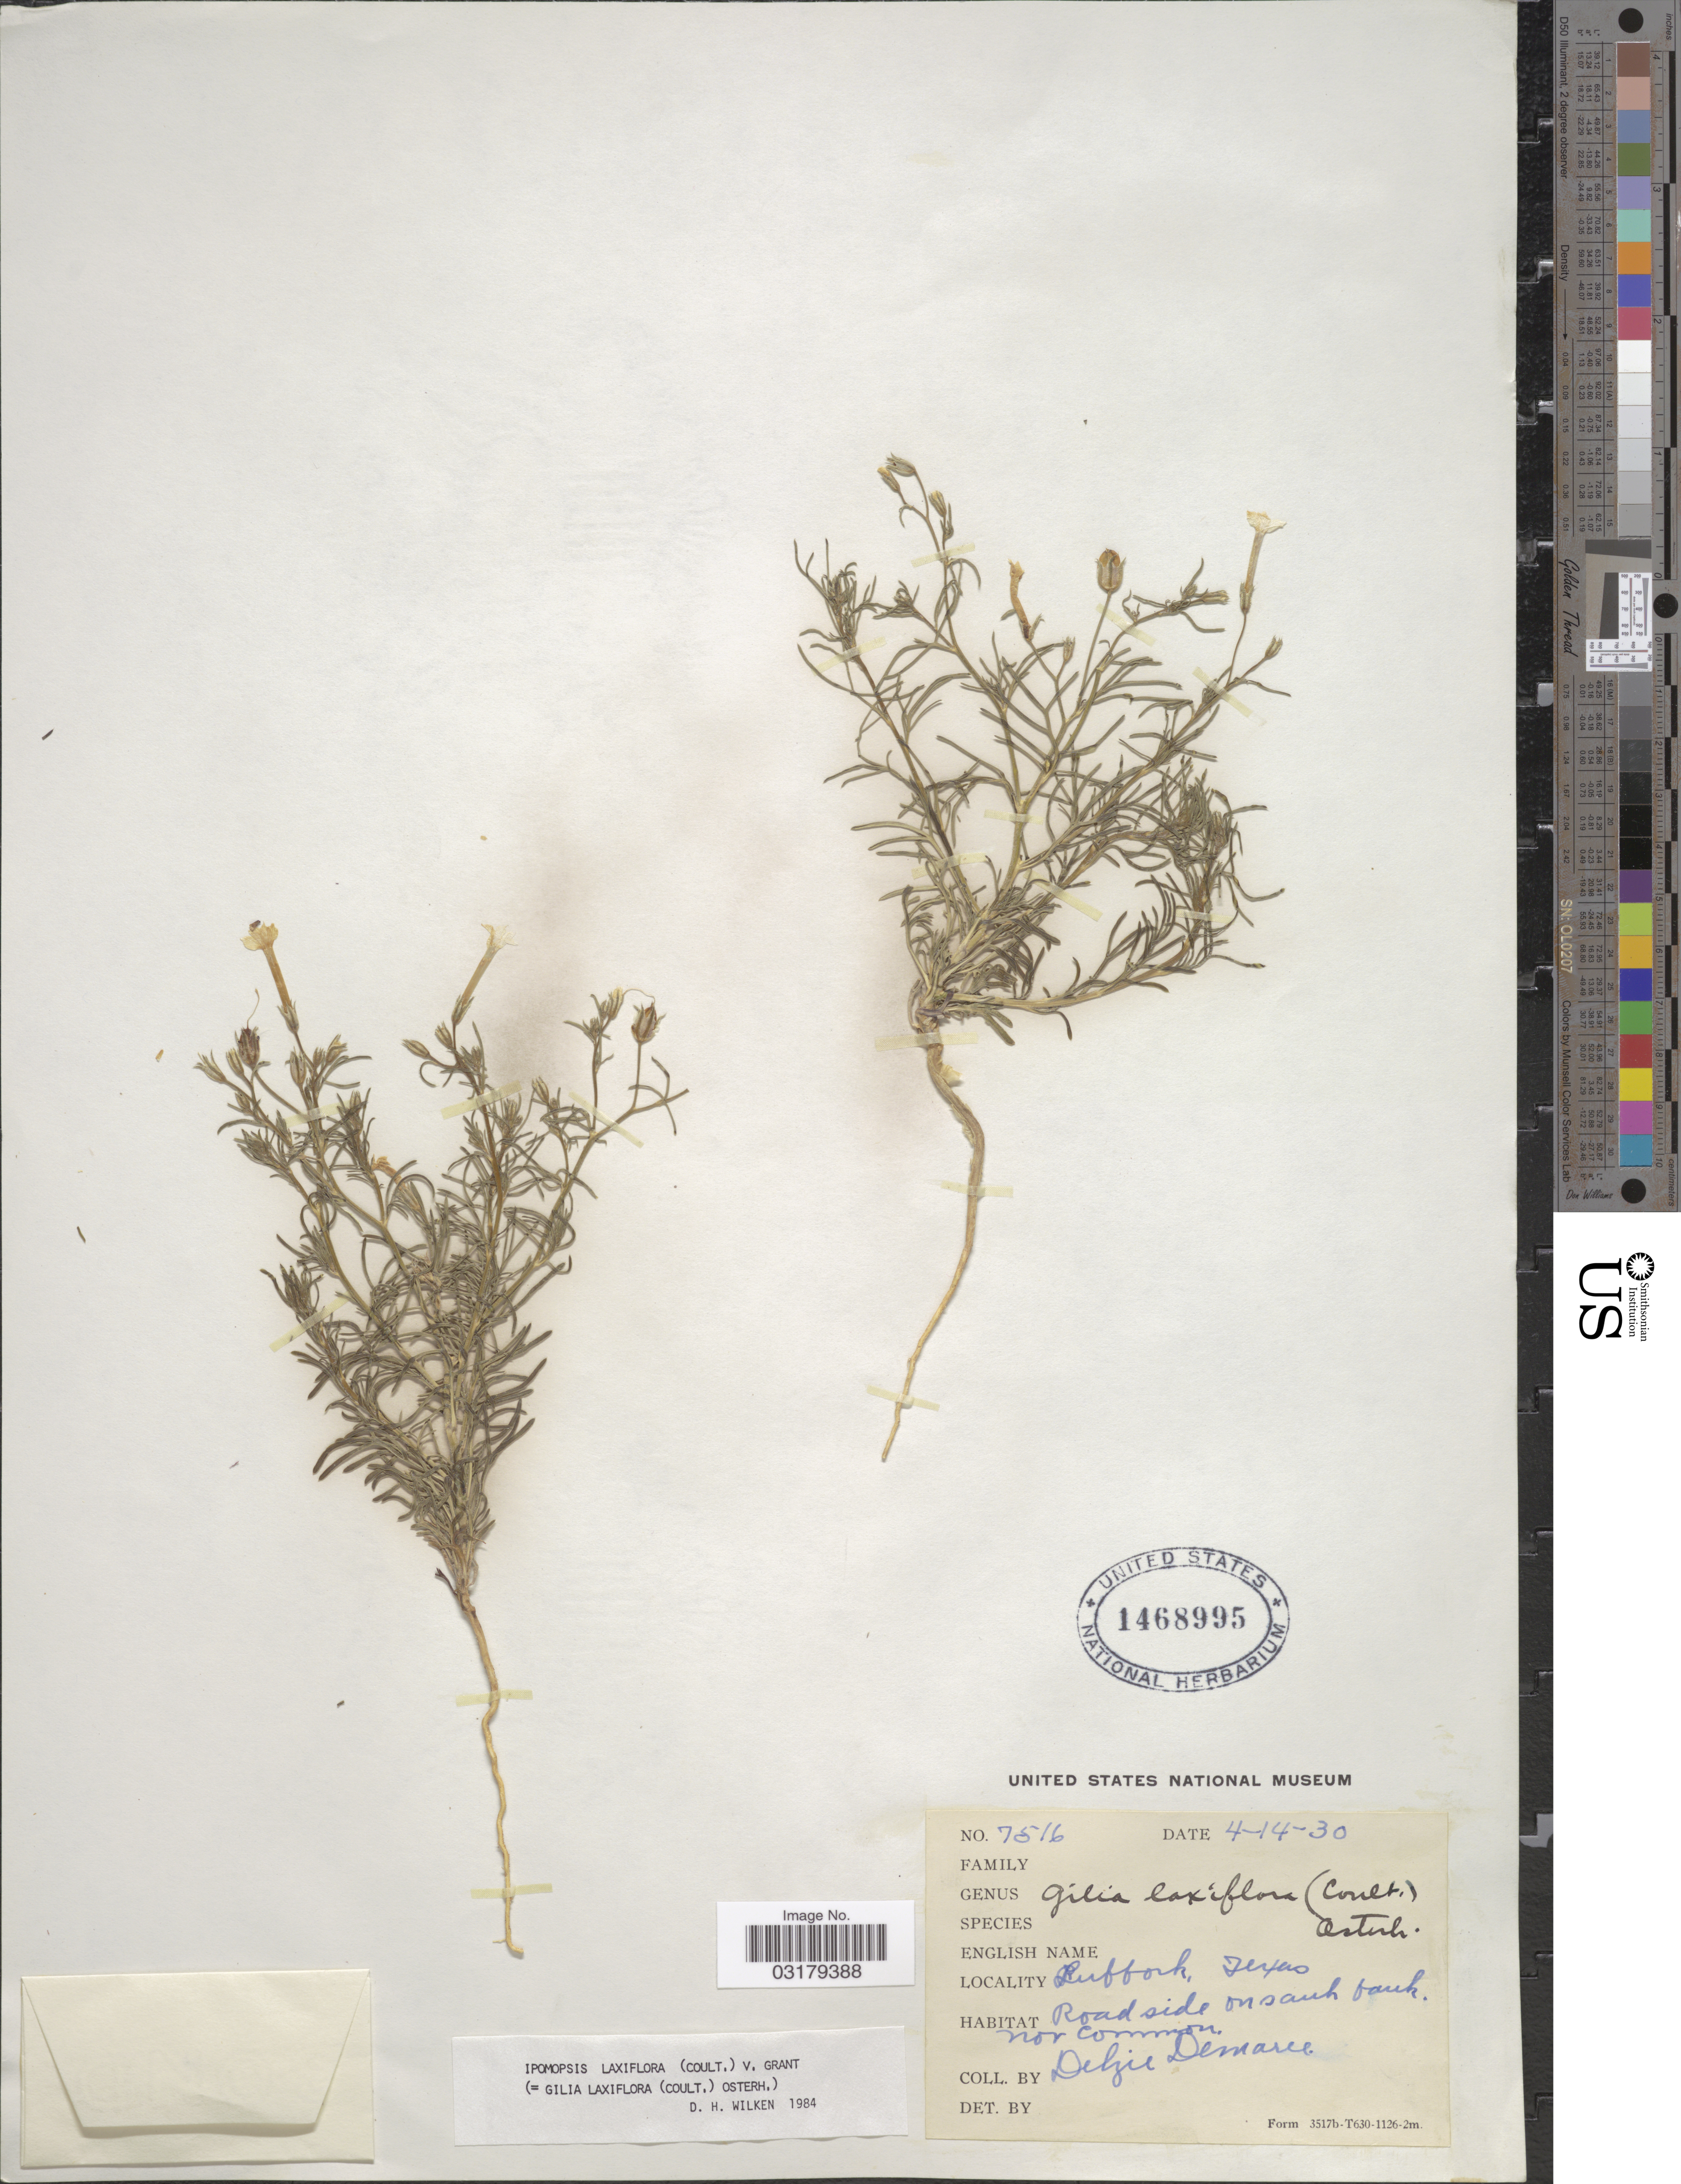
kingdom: Plantae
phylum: Tracheophyta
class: Magnoliopsida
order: Ericales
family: Polemoniaceae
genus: Ipomopsis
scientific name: Ipomopsis laxiflora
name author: (J.M. Coult.) V.E. Grant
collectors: D. Demaree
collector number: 7516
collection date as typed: Transcribed d/m/y: 14/4/30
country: United States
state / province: Texas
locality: Lubbock.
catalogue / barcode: US 1468995